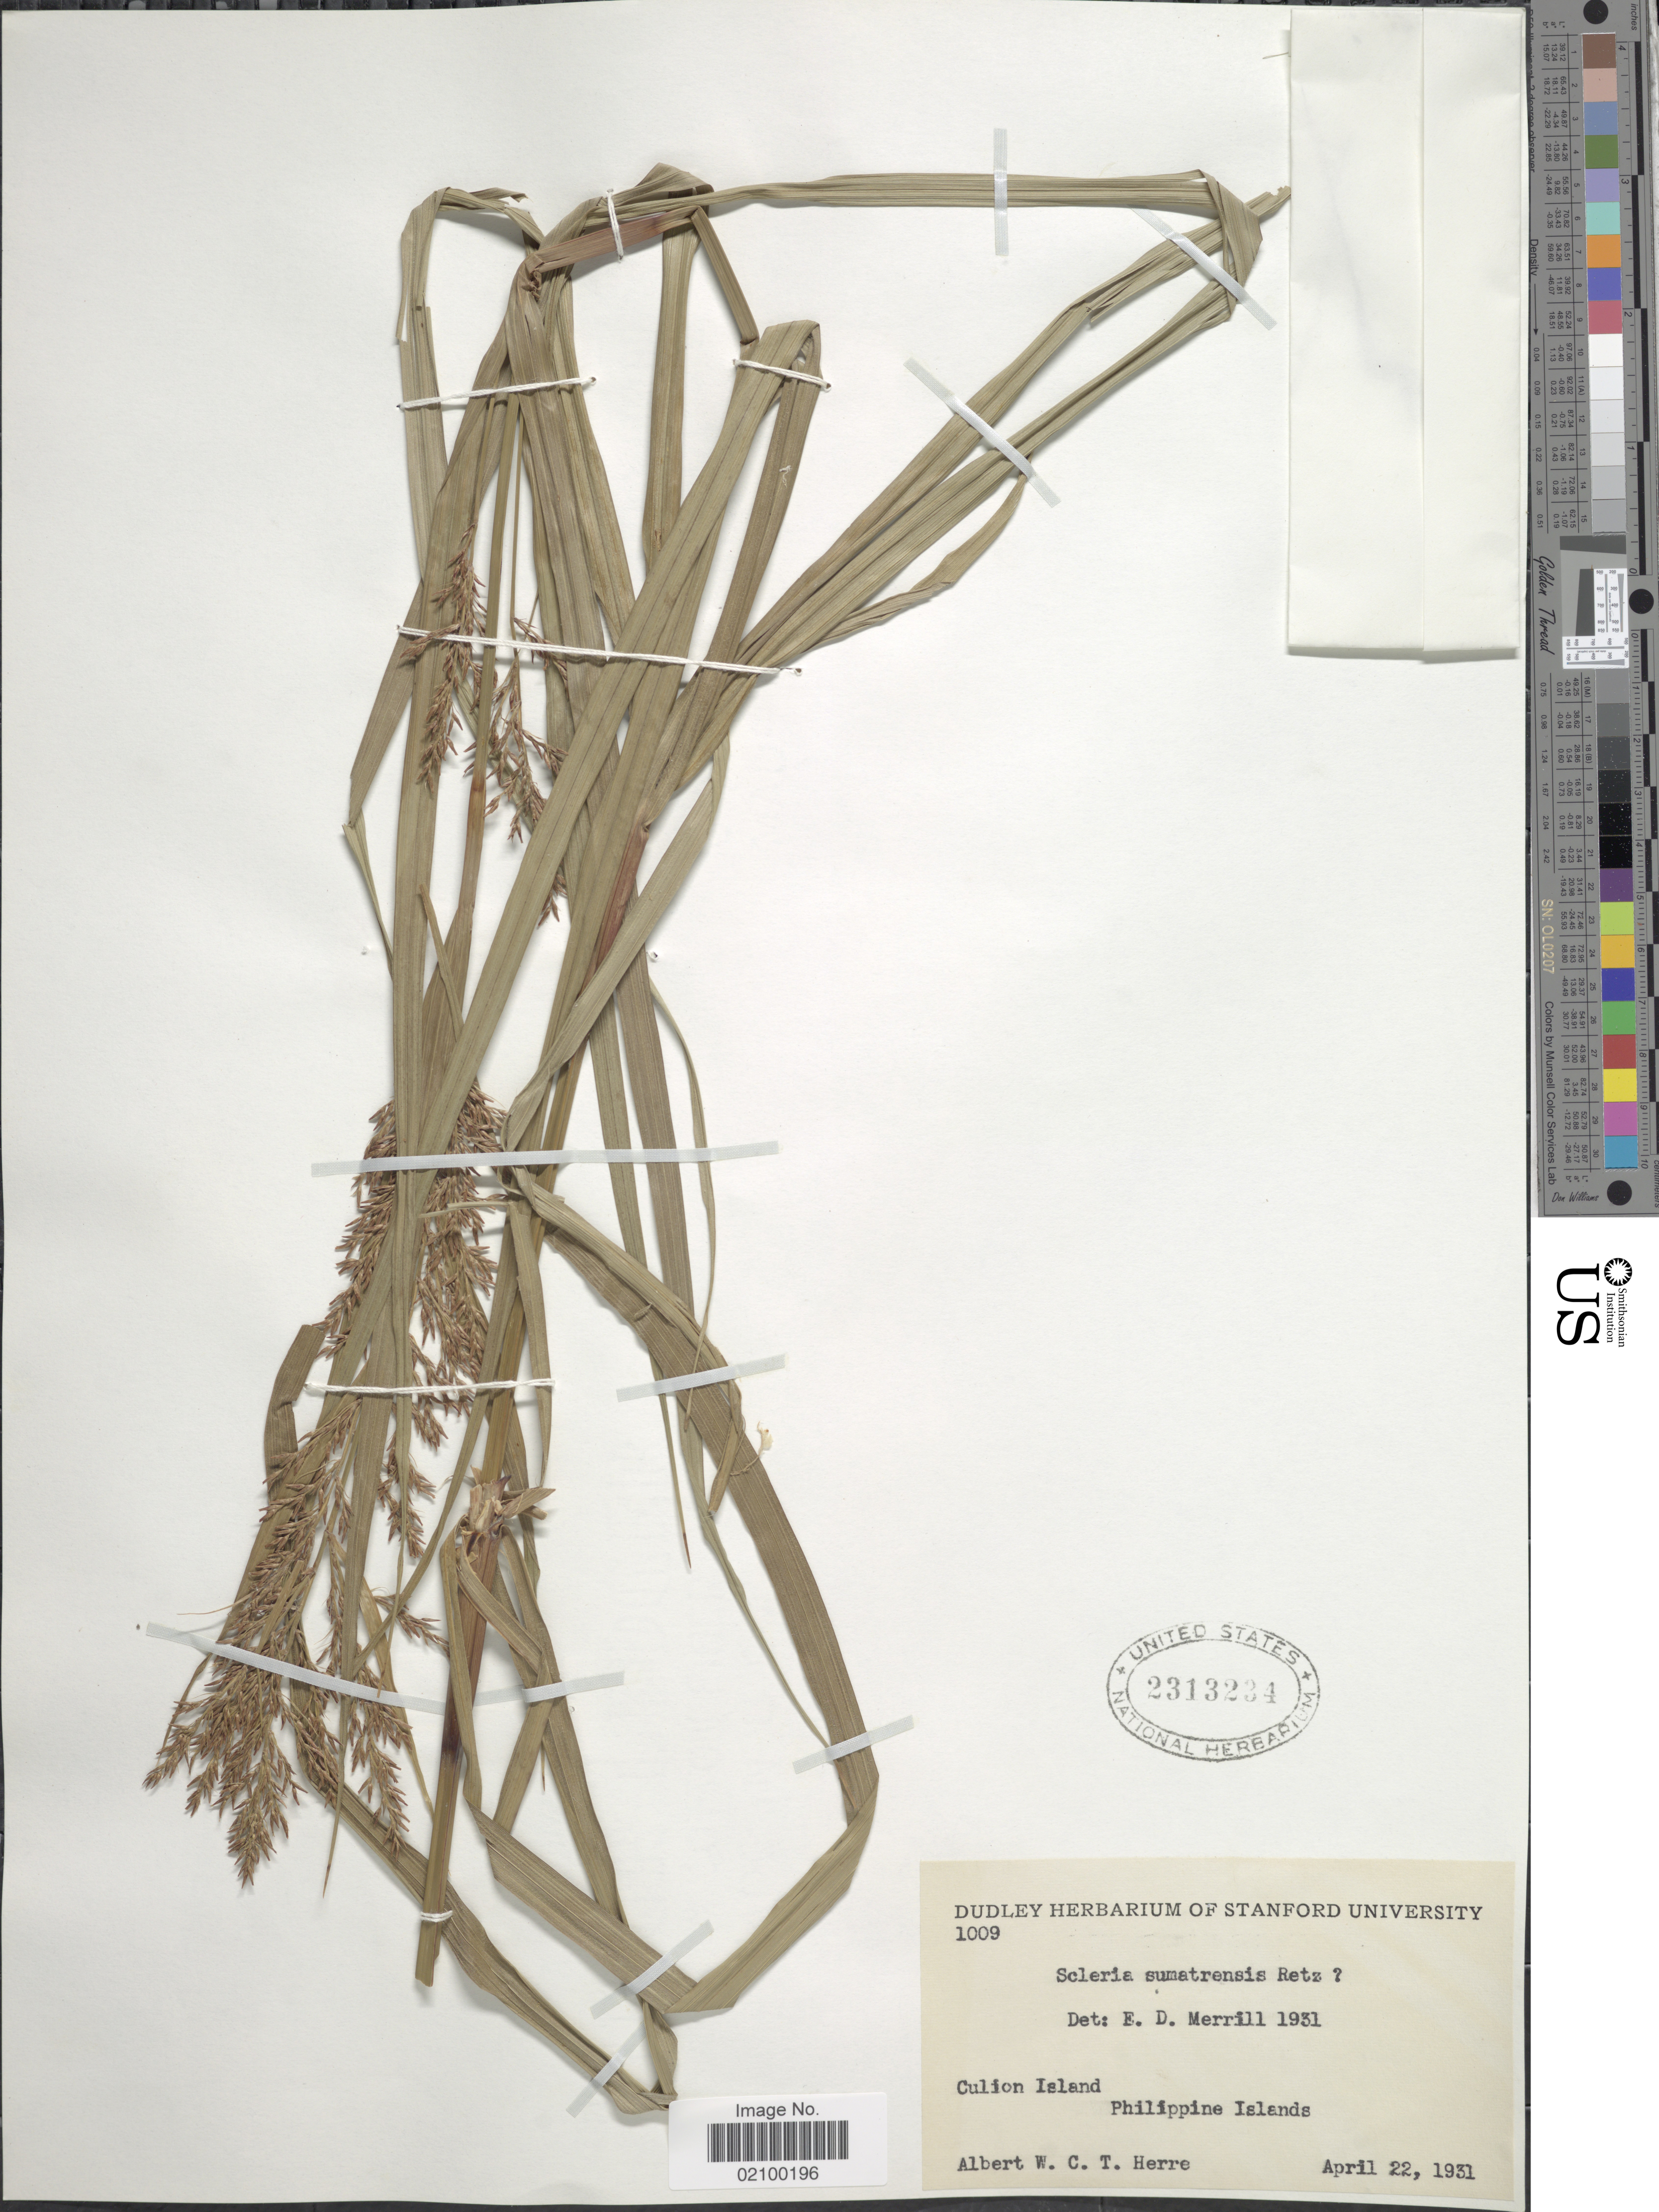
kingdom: Plantae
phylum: Tracheophyta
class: Liliopsida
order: Poales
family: Cyperaceae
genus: Scleria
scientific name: Scleria sumatrensis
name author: Retz.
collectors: A. W. Herre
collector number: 1009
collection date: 1931-04-22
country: Philippines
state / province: Mimaropa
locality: Culion Island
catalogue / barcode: US 2313234